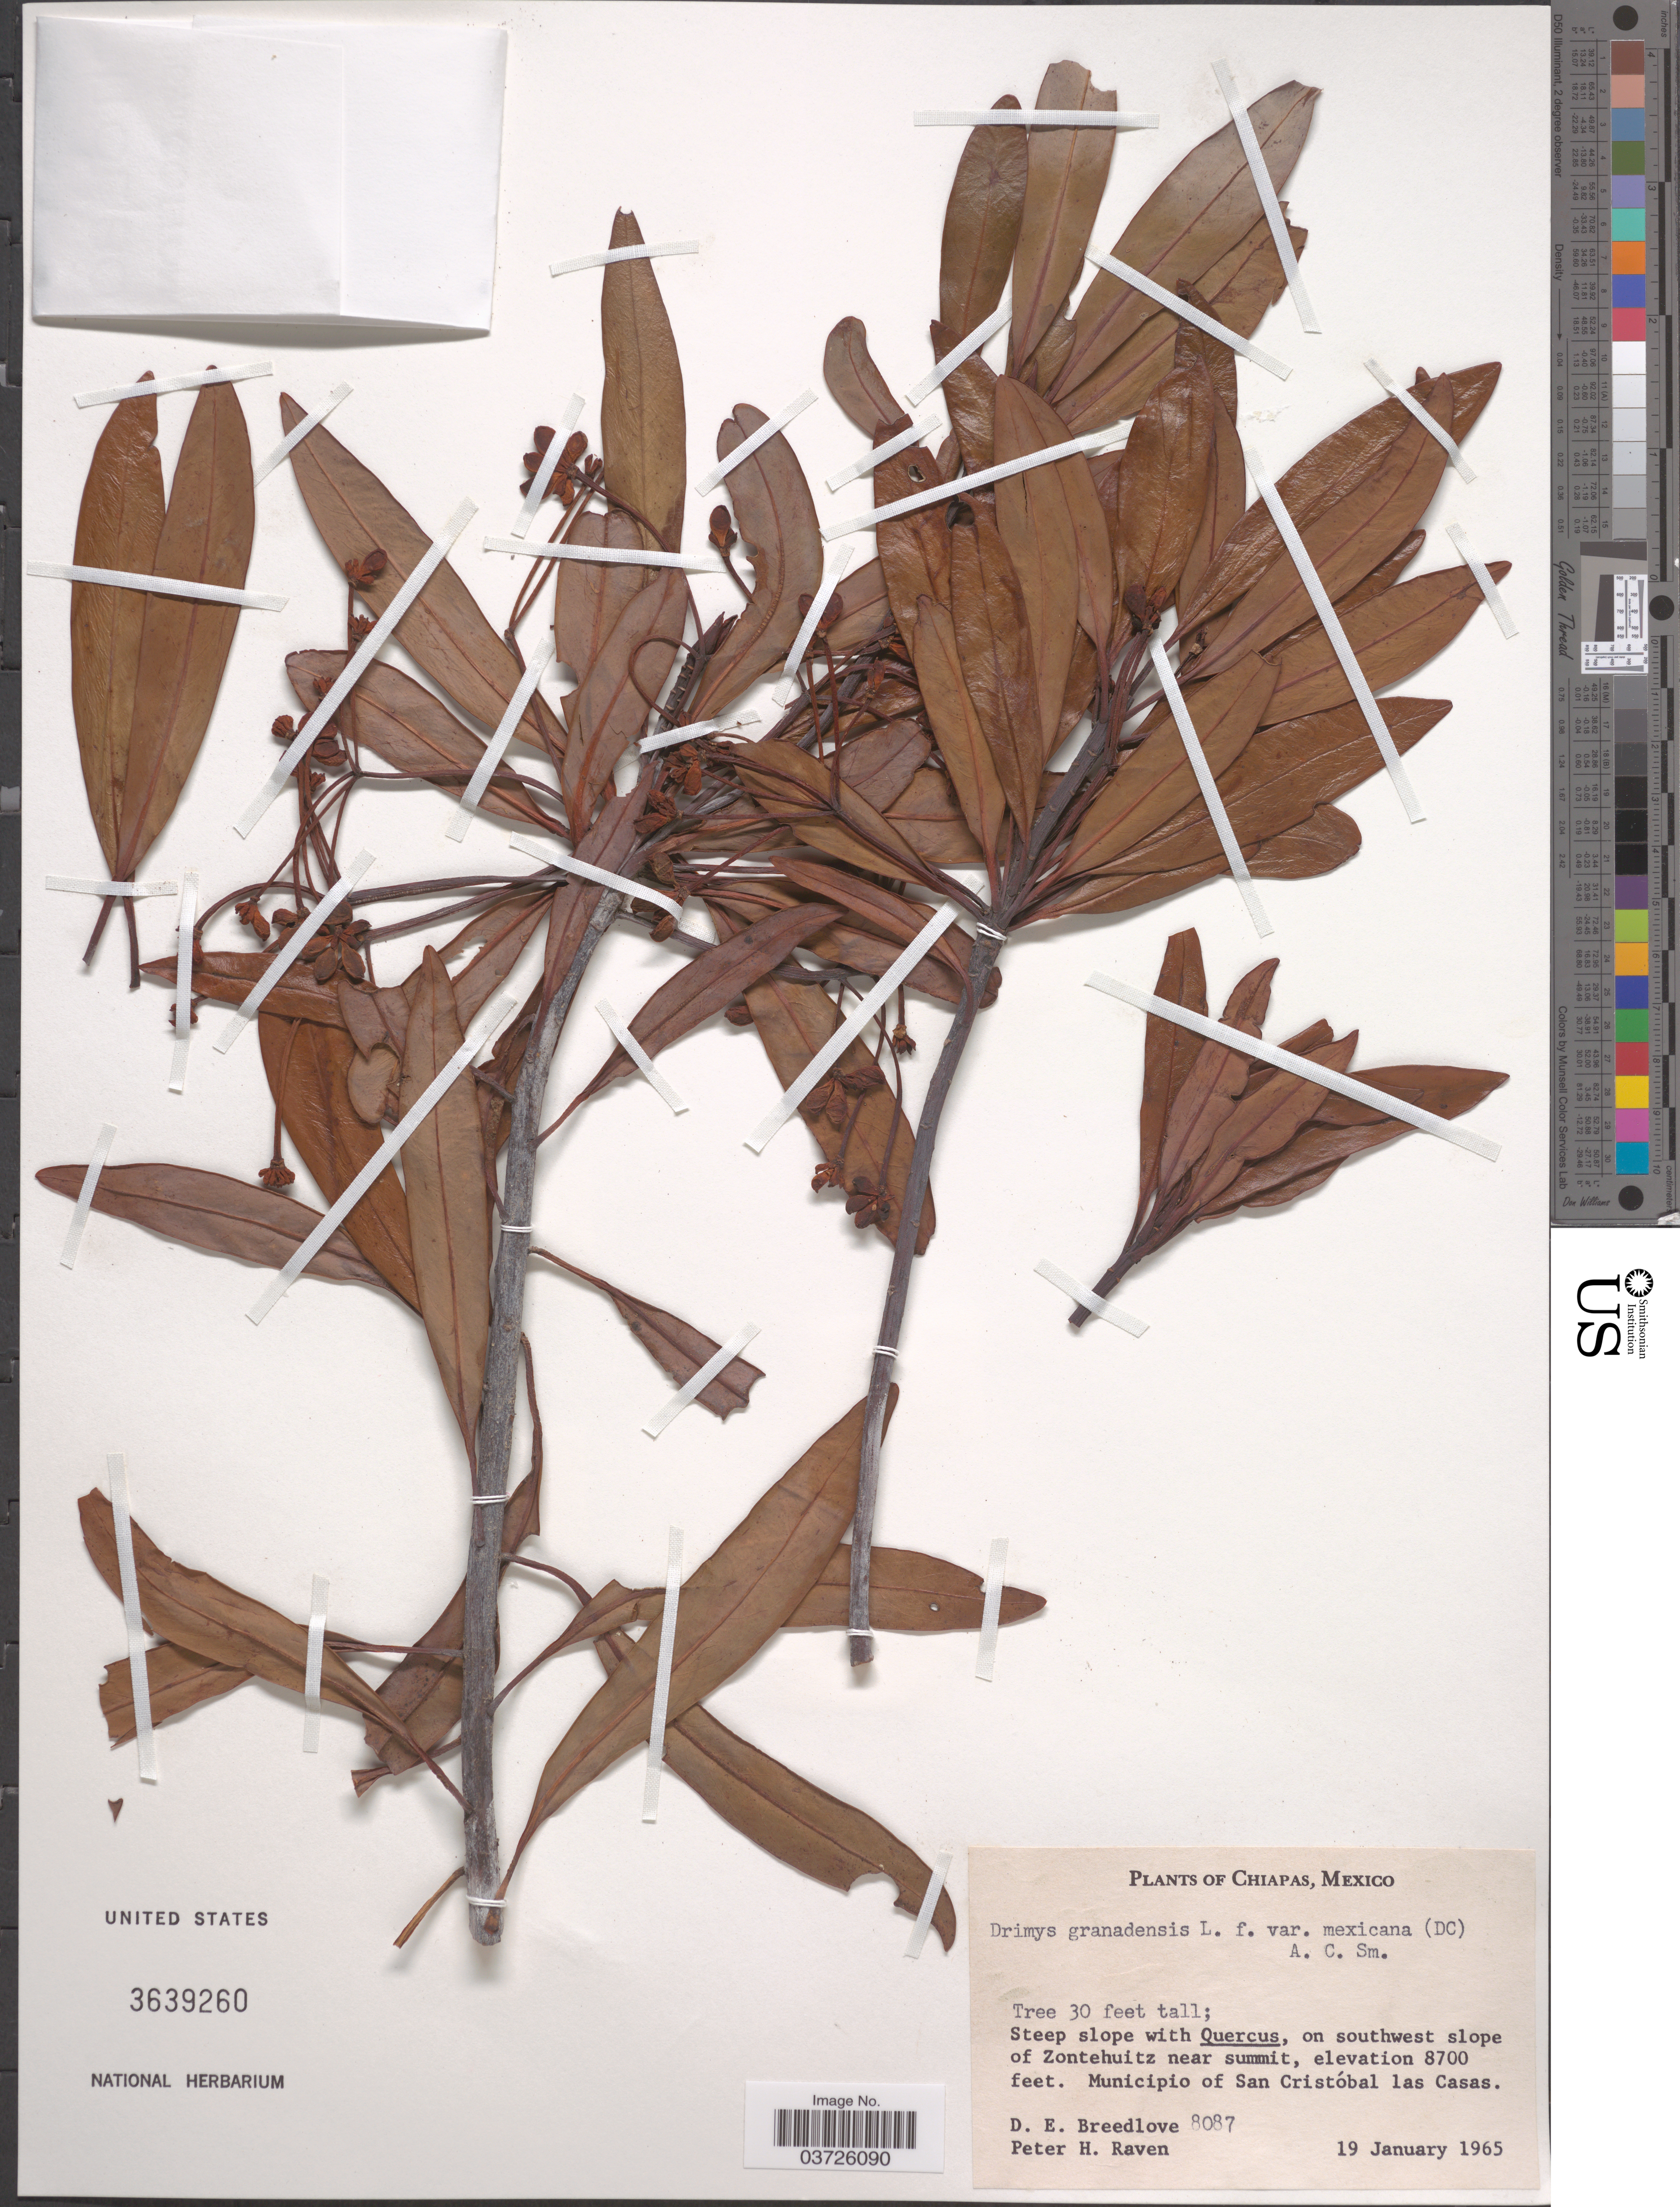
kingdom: Plantae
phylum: Tracheophyta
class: Magnoliopsida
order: Canellales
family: Winteraceae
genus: Drimys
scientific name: Drimys granadensis var. mexicana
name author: L. f.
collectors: D. E. Breedlove & P. Raven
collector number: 8087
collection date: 1965-01-19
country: Mexico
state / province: Chiapas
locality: On southwest slope of Zontehuitz near summit. Municipio of San Cristobal las Casas.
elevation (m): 2652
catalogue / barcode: US 3639260